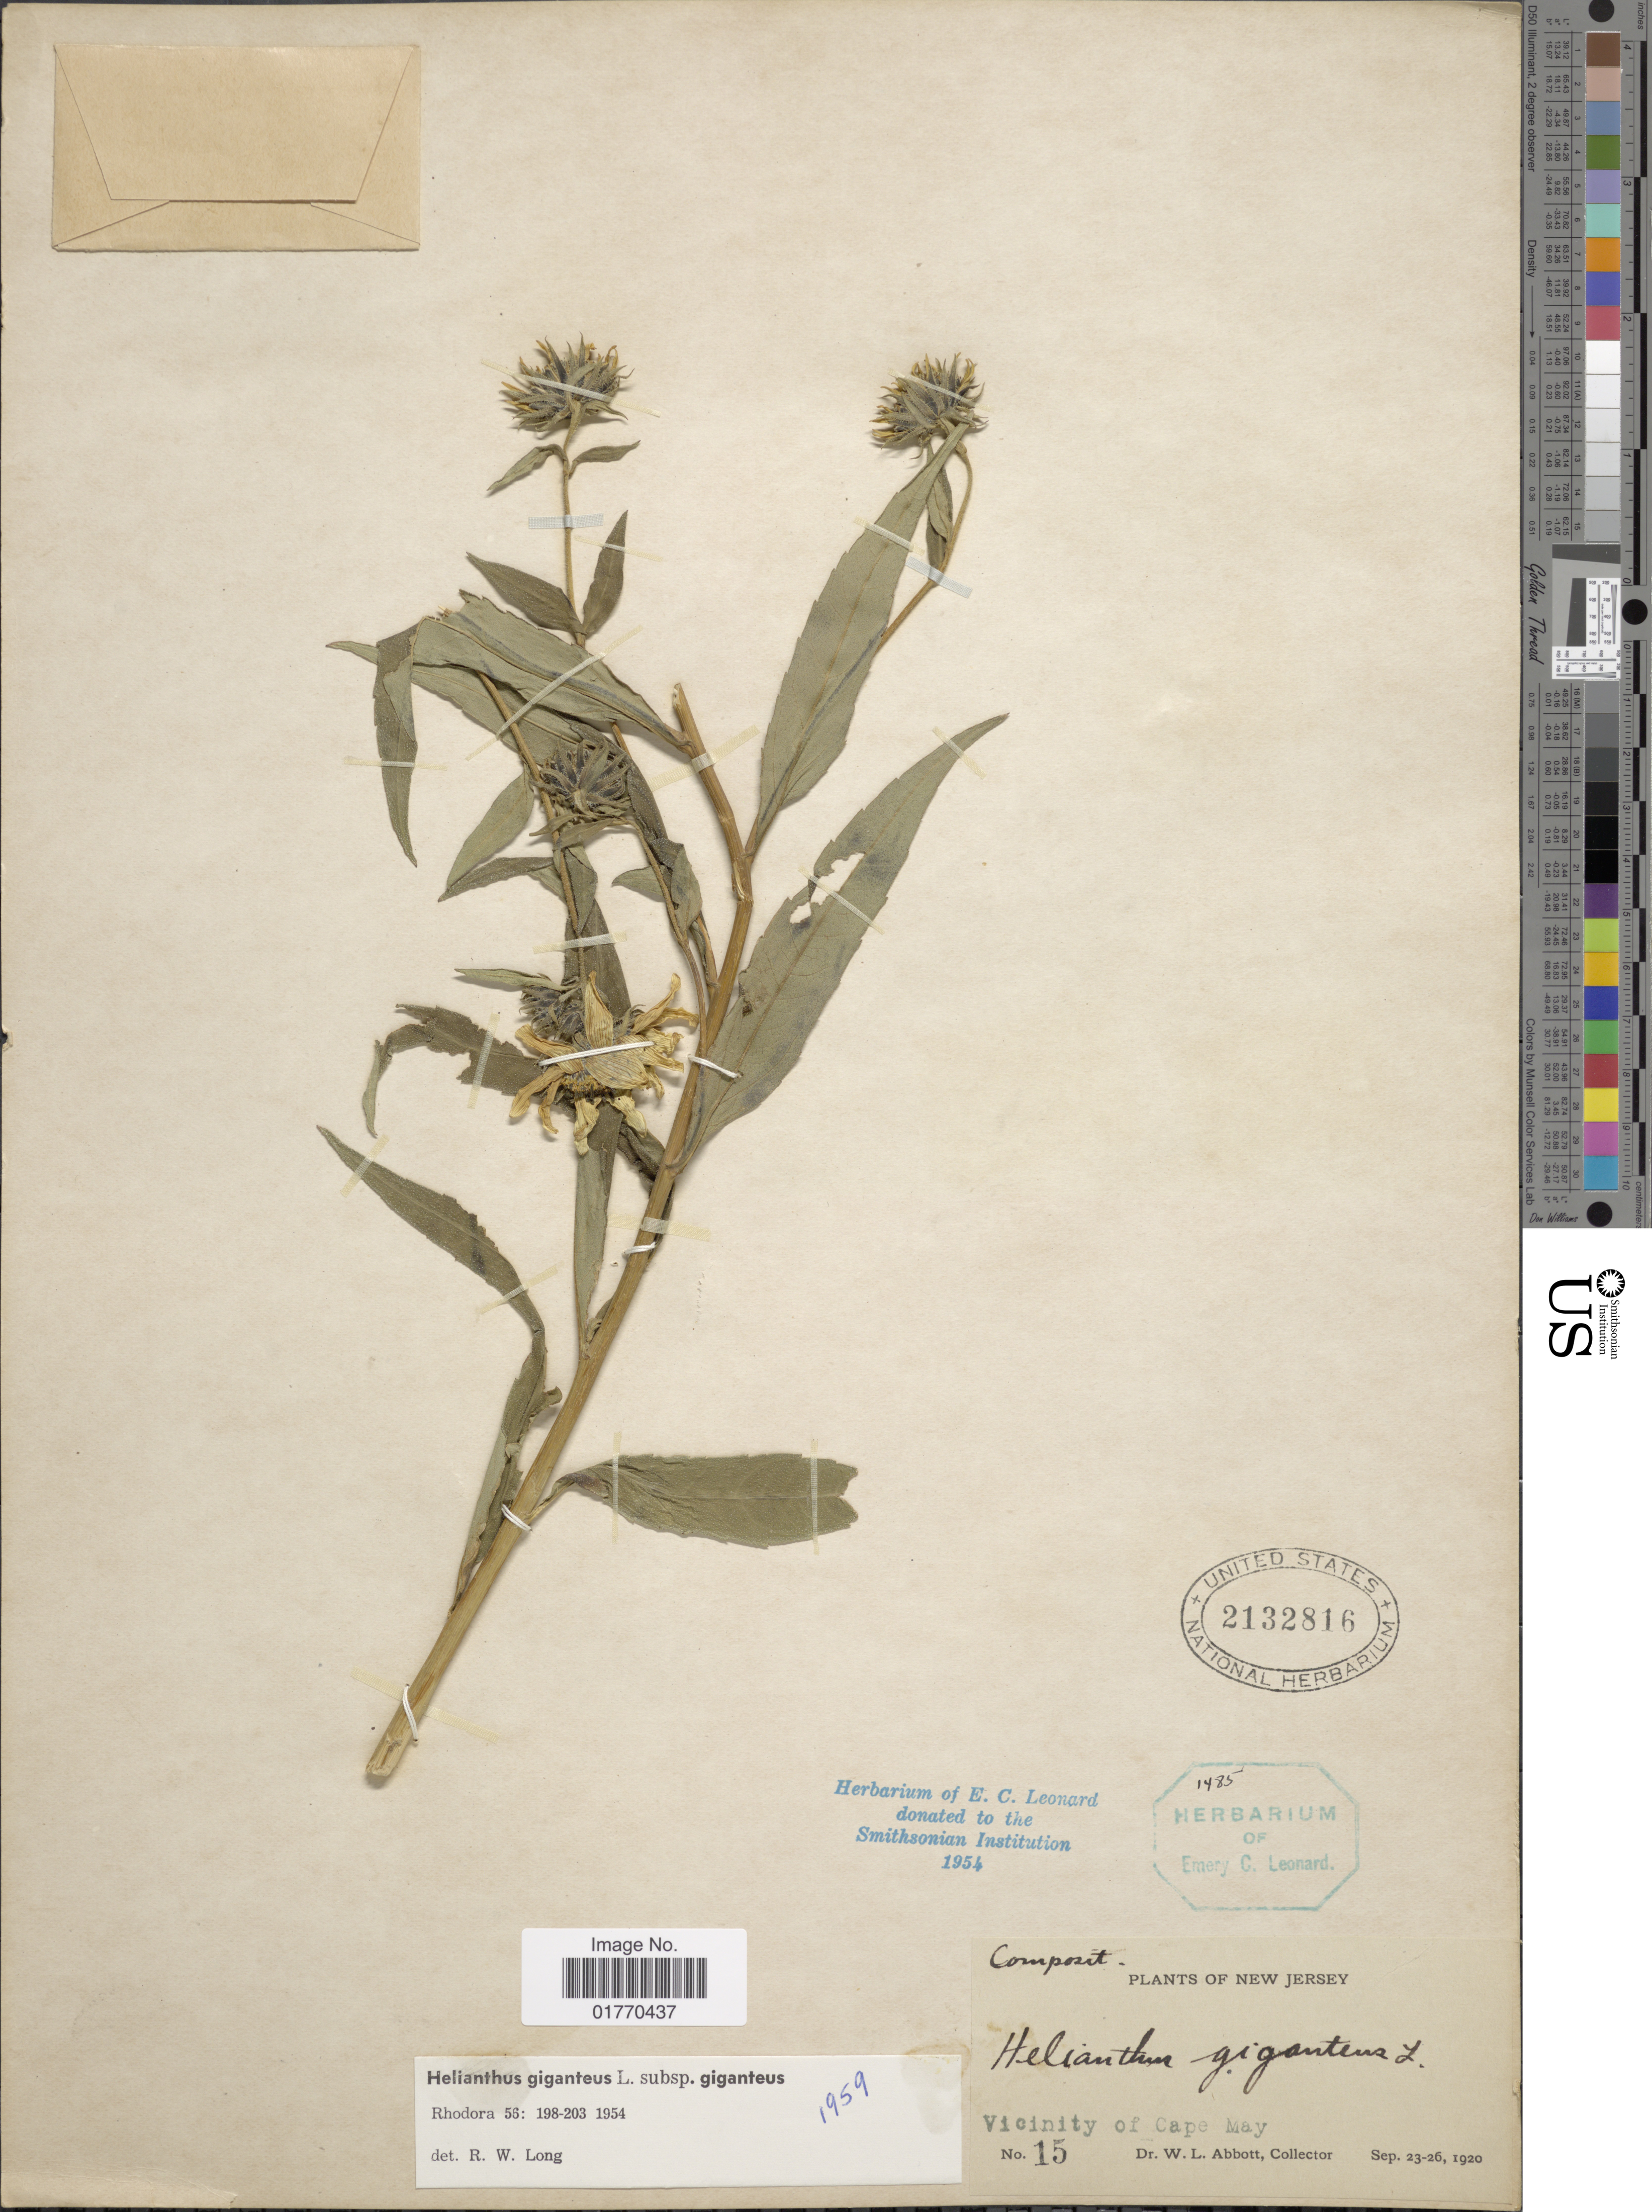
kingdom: Plantae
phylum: Tracheophyta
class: Magnoliopsida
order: Asterales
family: Asteraceae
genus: Helianthus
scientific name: Helianthus giganteus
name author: L.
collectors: W. L. Abbott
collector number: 15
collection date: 1920-09-23/1920-09-26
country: United States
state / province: New Jersey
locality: Vicinity of Cape May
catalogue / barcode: US 2132816